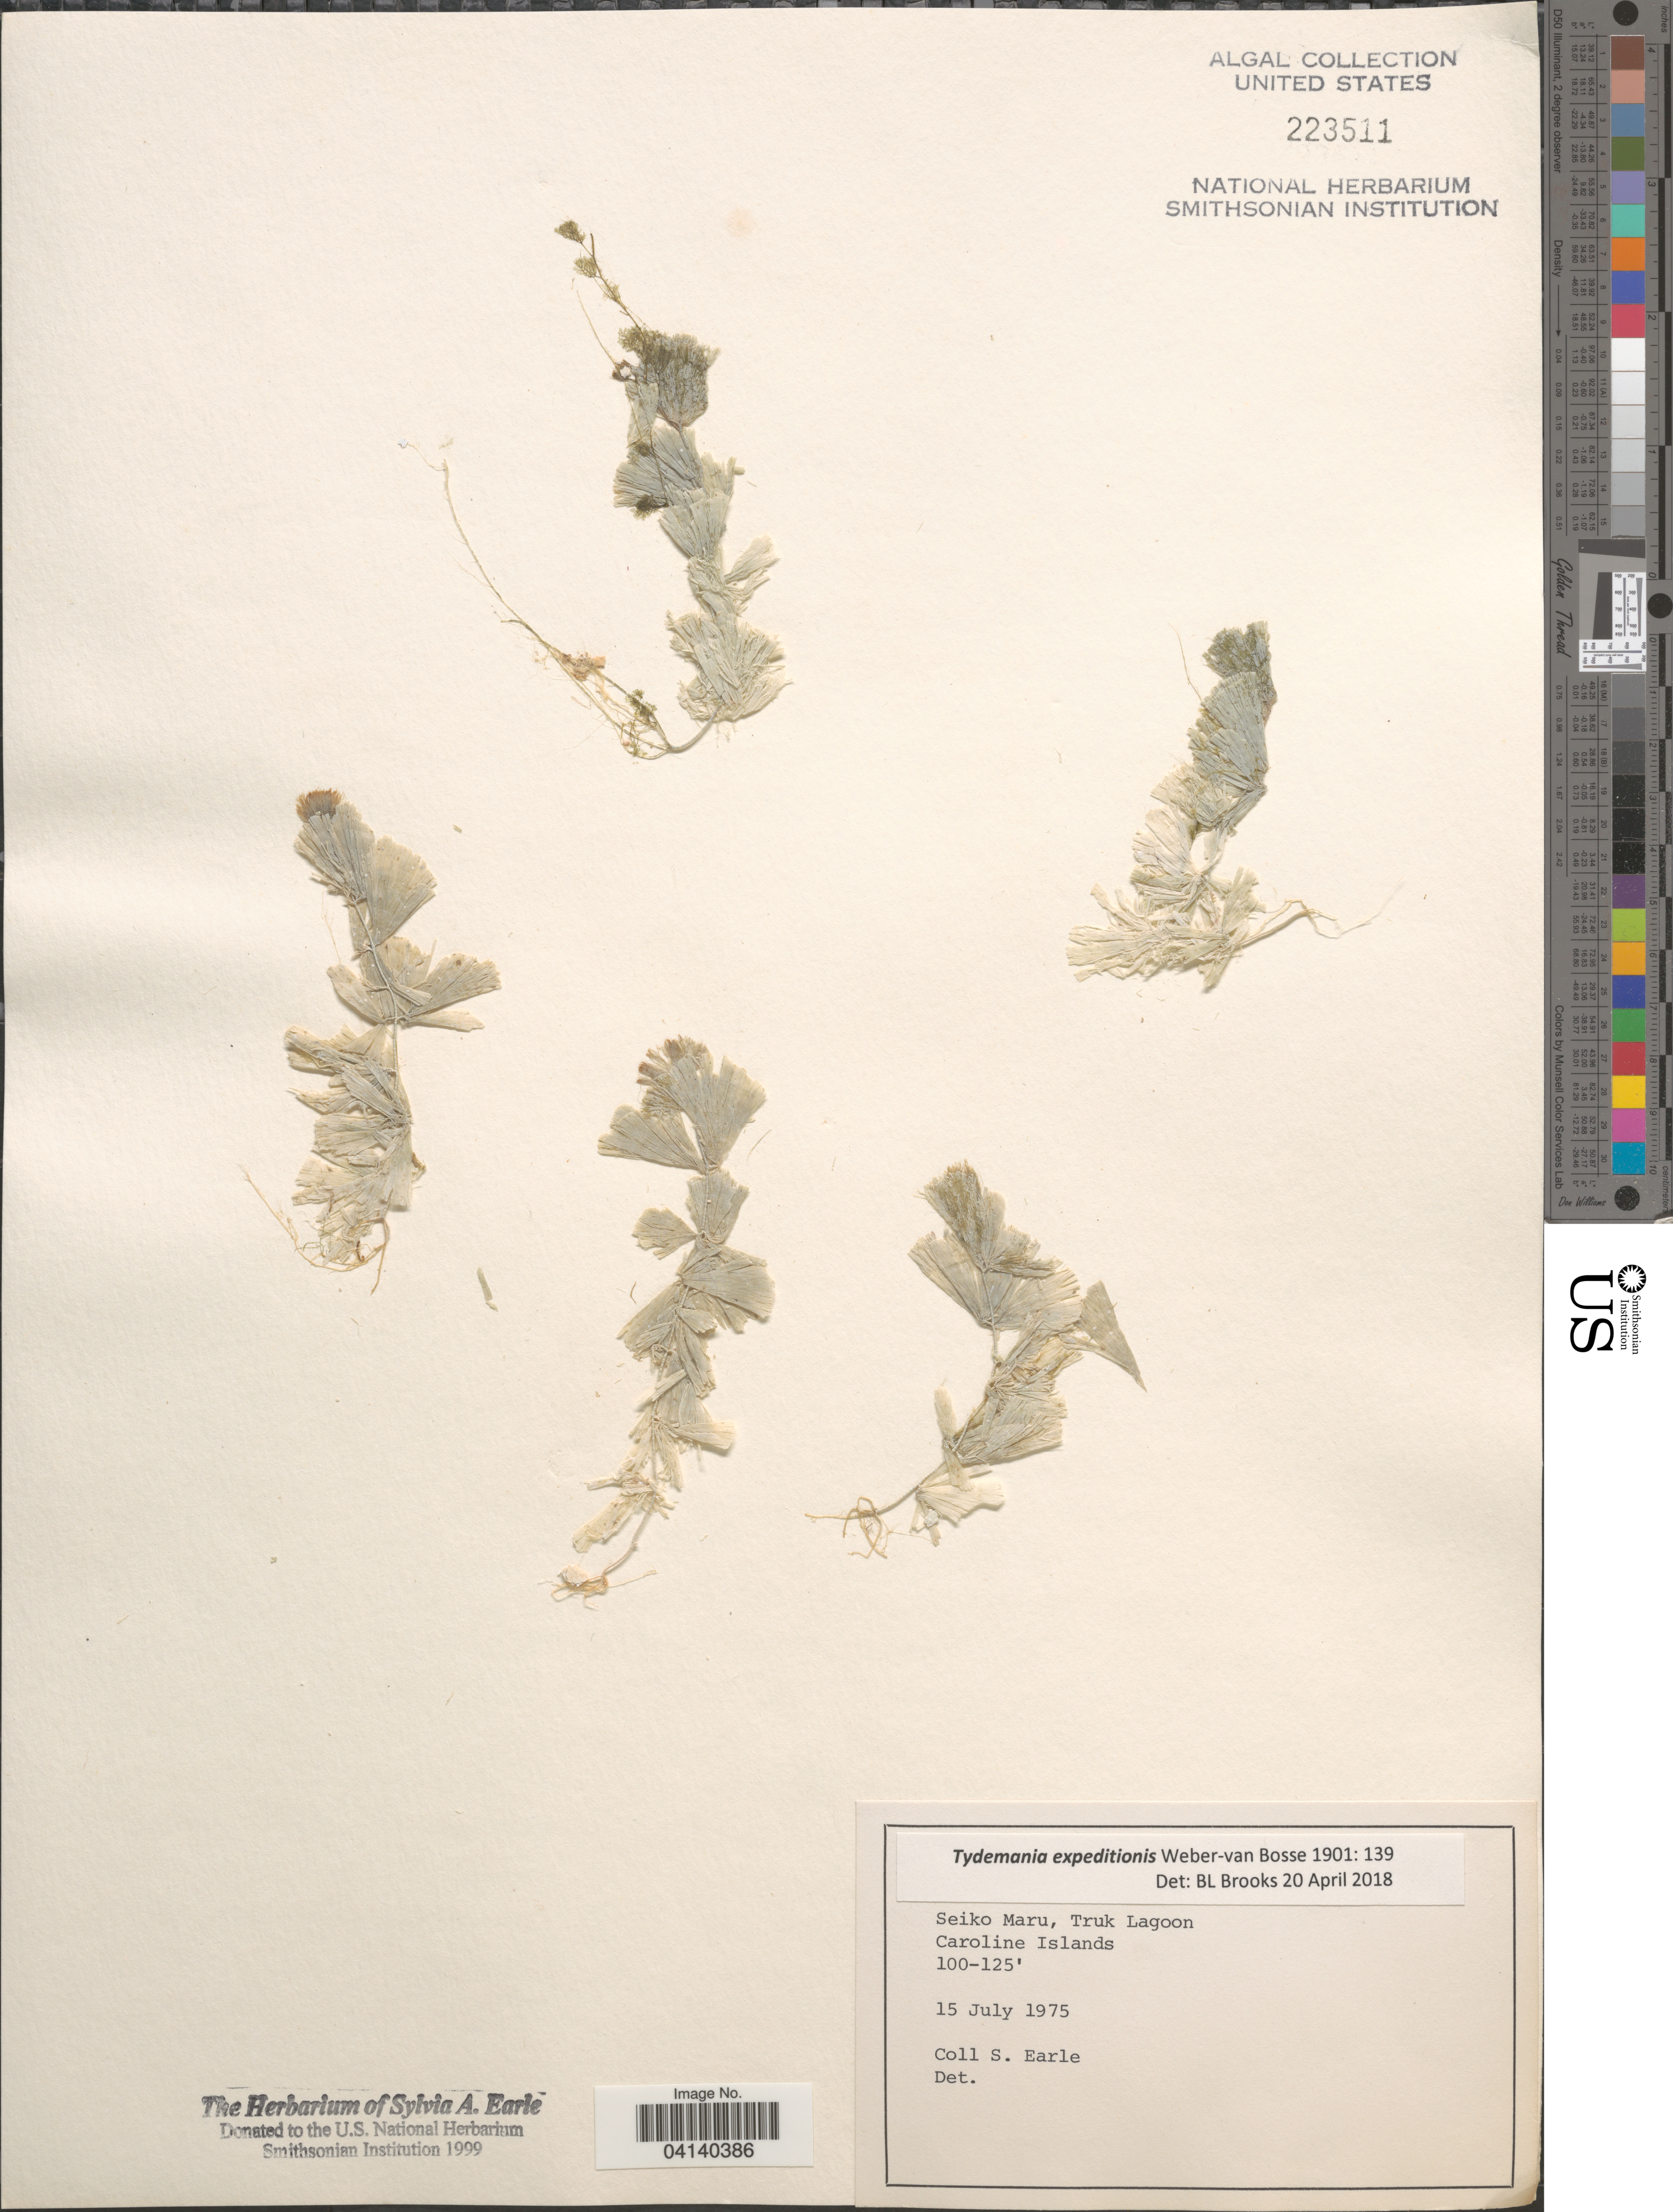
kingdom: Plantae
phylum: Chlorophyta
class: Ulvophyceae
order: Bryopsidales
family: Udoteaceae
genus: Tydemania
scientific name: Tydemania expeditionis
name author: Weber Bosse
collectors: S. A. Earle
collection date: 1975-07-15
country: Micronesia, Federated States of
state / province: Truk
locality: Seiko Maru, Truk Lagoon. Caroline Islands.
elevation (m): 30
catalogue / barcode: US 223511